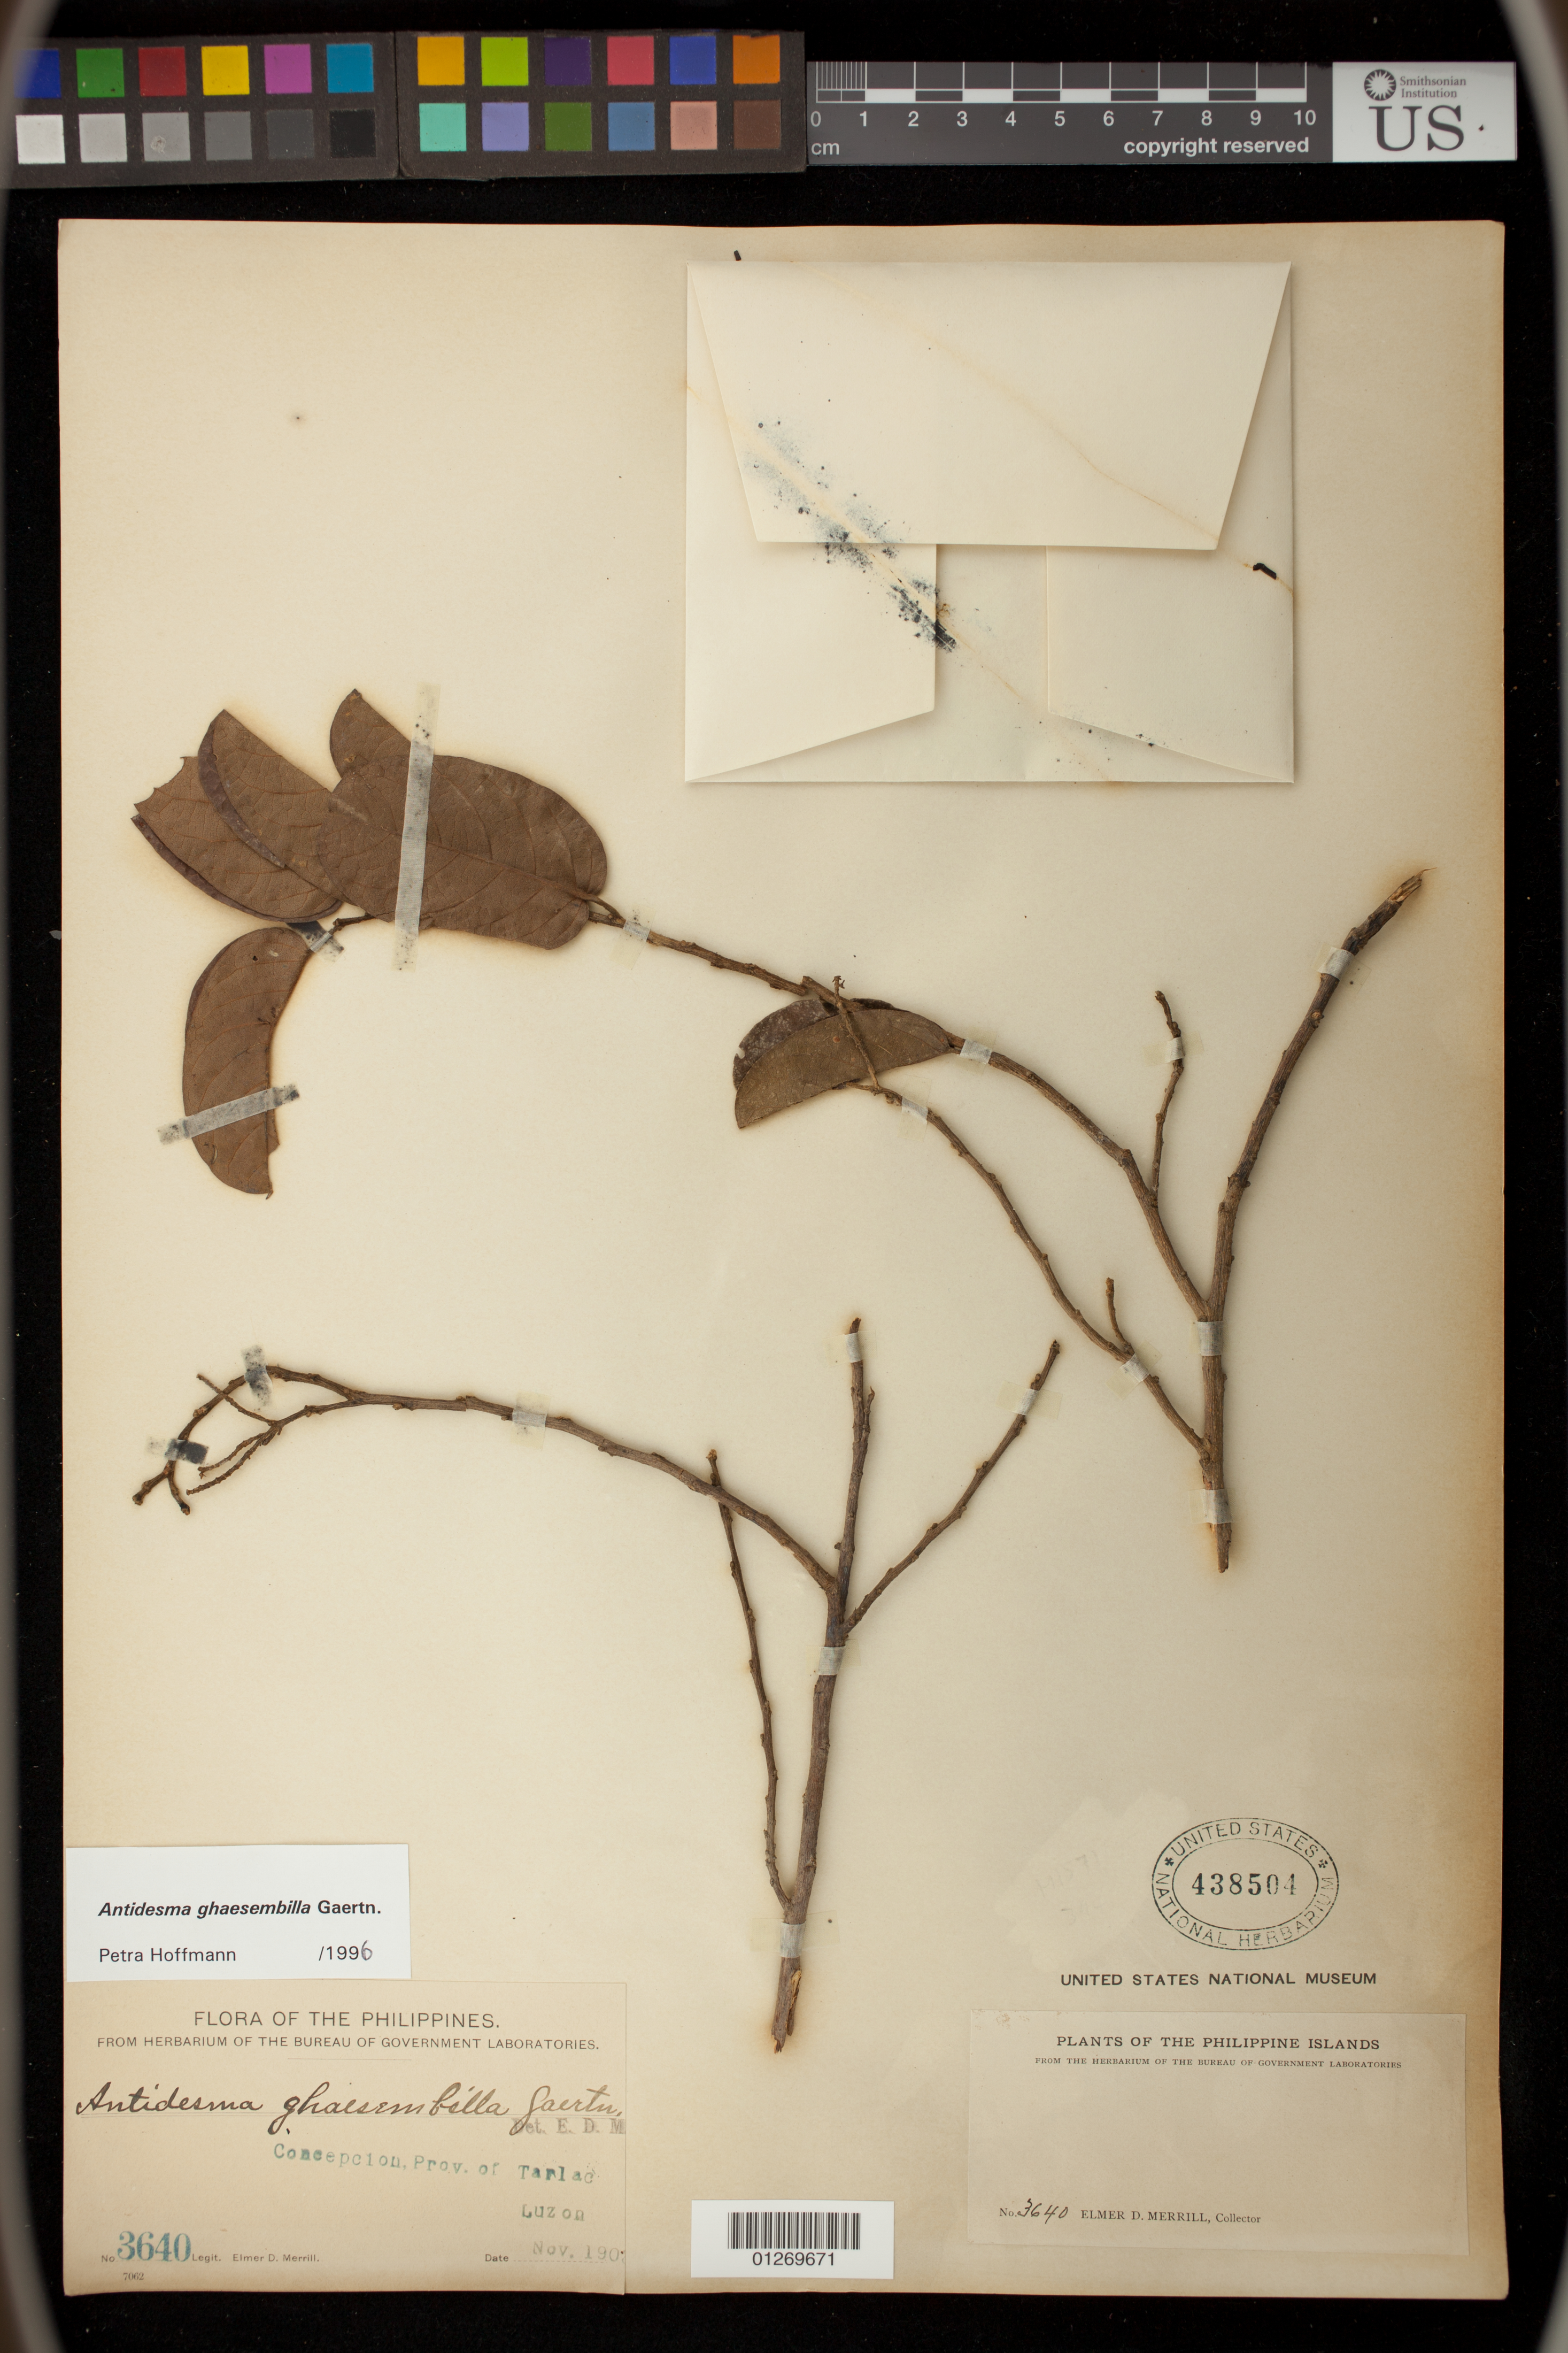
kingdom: Plantae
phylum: Tracheophyta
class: Magnoliopsida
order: Malpighiales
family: Phyllanthaceae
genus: Antidesma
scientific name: Antidesma ghaesembilla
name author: Gaertn.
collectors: E. D. Merrill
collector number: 3640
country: Philippines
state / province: Central Luzon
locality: Concepcion, Prov. of Tarlac,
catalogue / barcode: US 438504